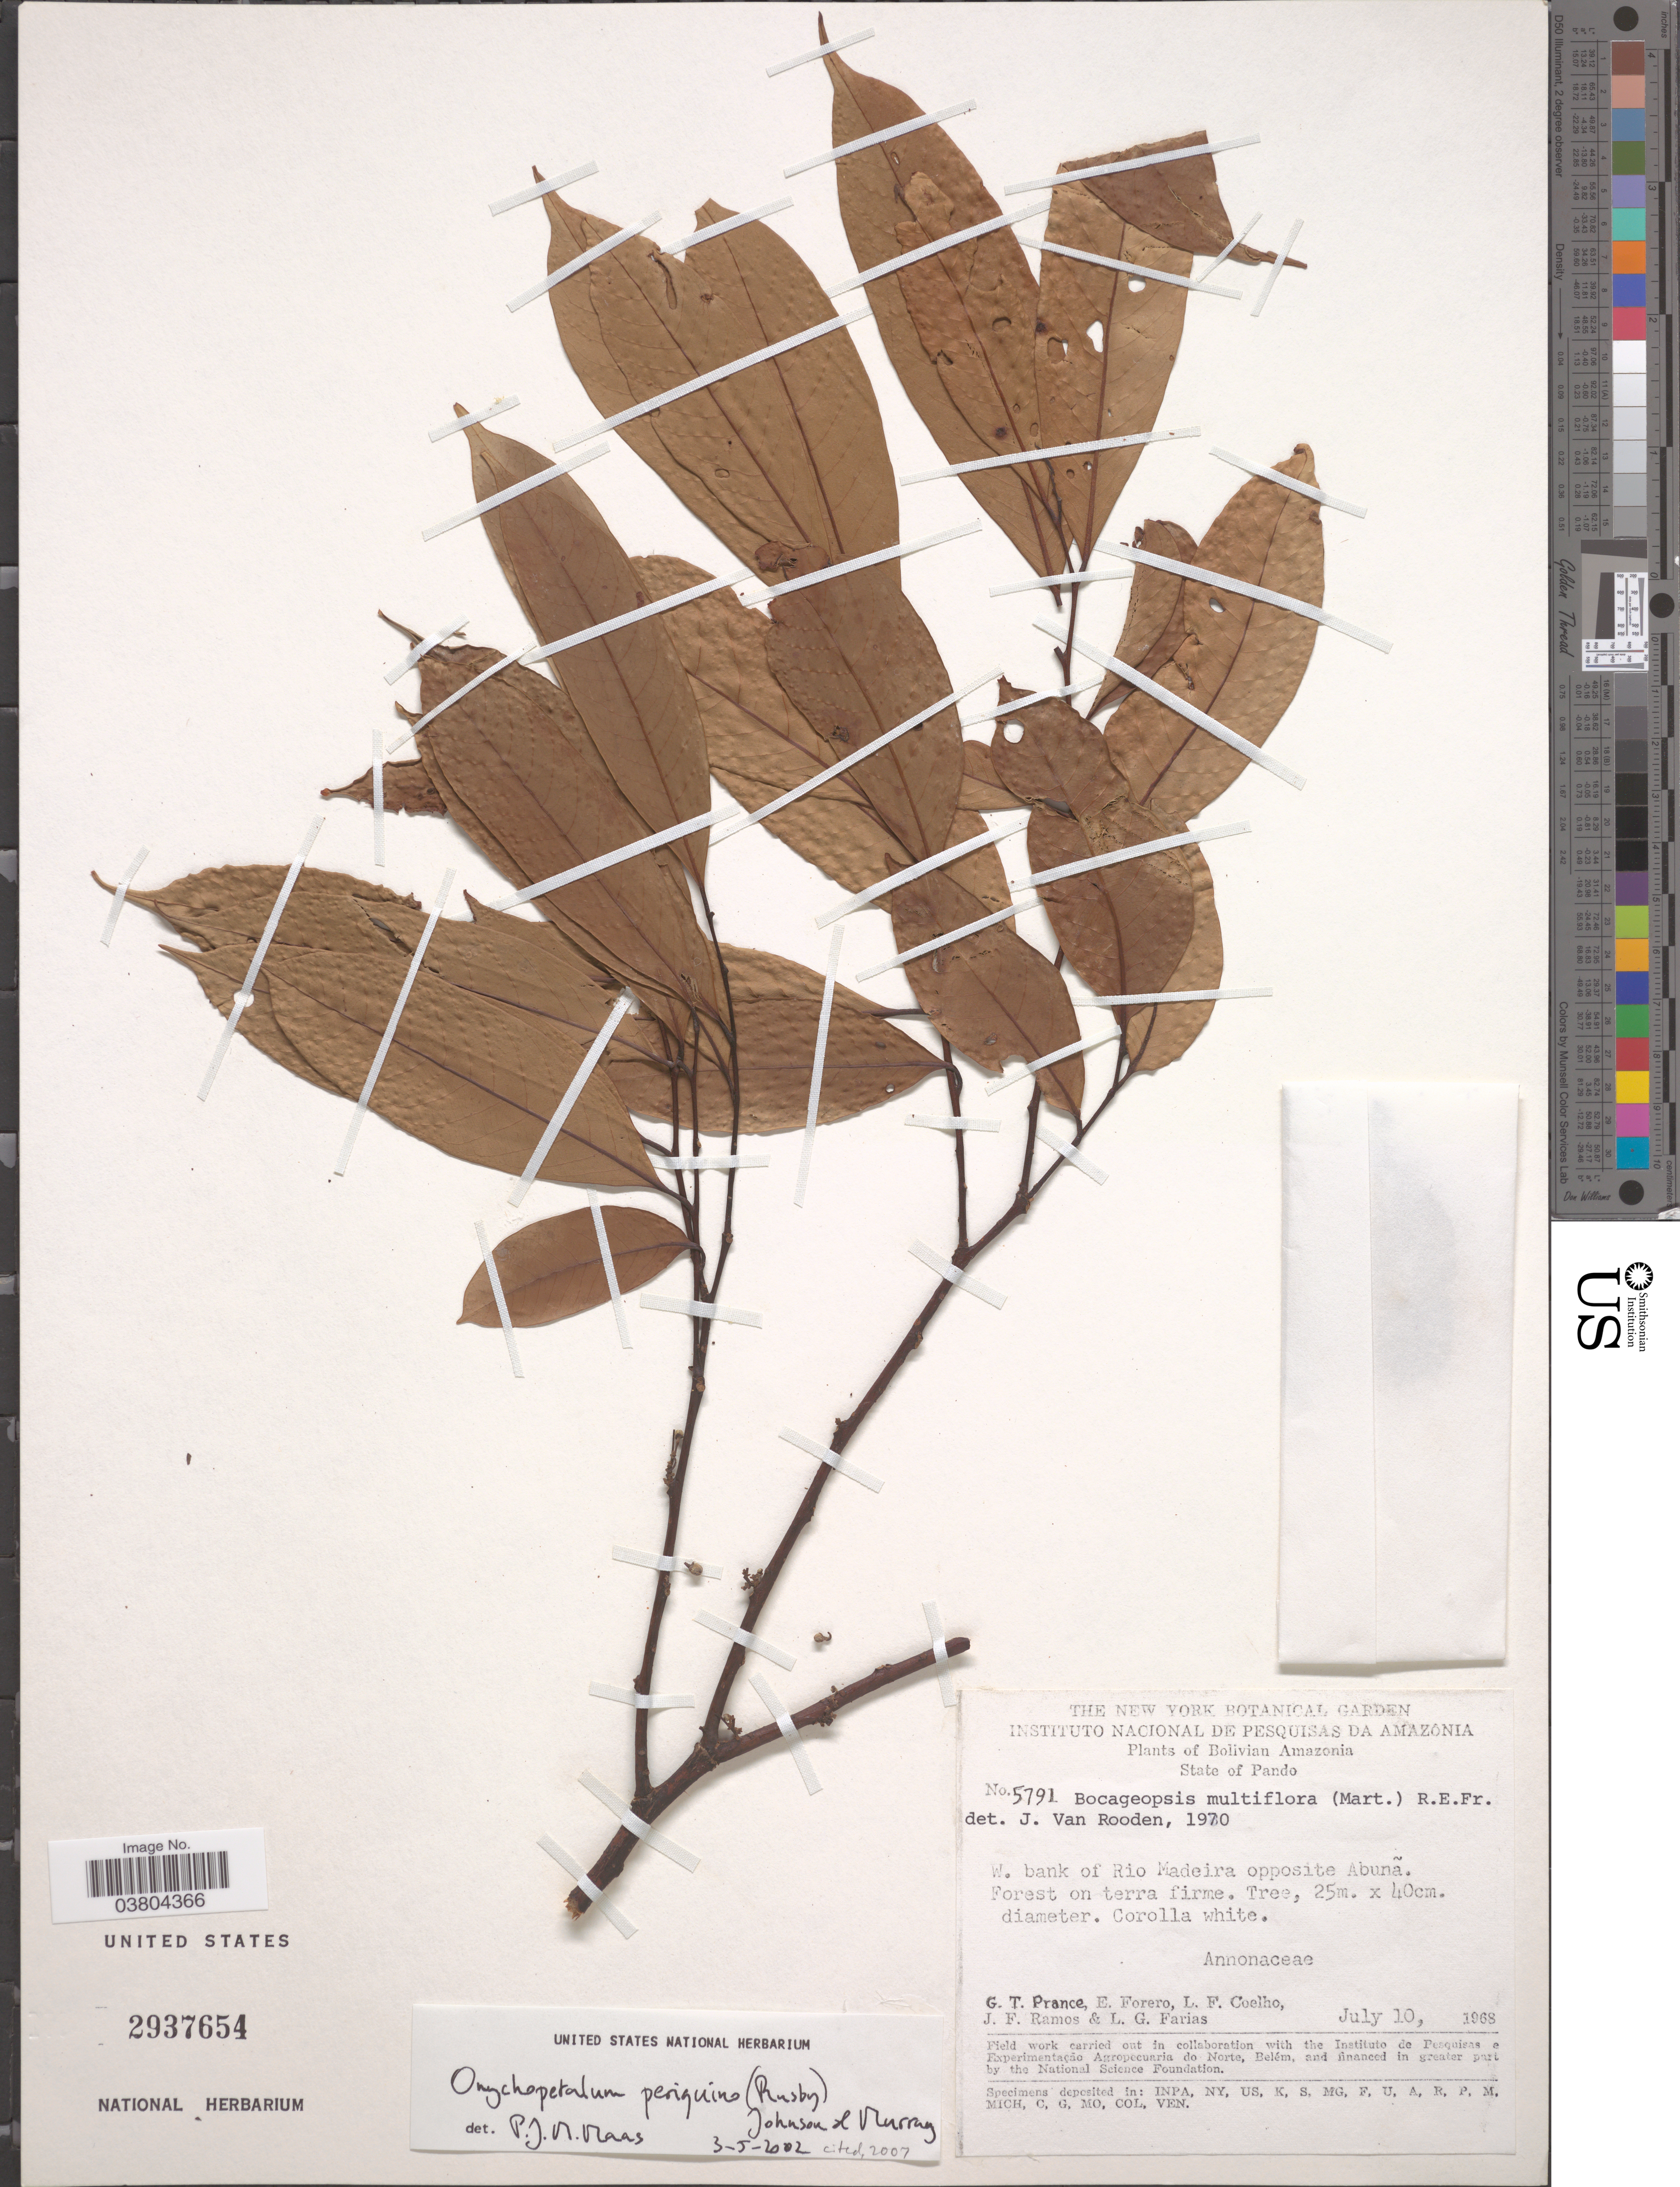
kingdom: Plantae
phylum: Tracheophyta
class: Magnoliopsida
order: Magnoliales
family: Annonaceae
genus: Onychopetalum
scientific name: Onychopetalum periquino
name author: (Rusby) D.M. Johnson & N.A. Murray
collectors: G. T. Prance, E. Forero, L. F. Coelho, J. F. Ramos & L. G. Farias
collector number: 5791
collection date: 1968-07-10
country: Bolivia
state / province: Pando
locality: Amazônia. Bolivian Amazonia. W. bank of Rio Madeira opposite Abunã.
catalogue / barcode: US 2937654